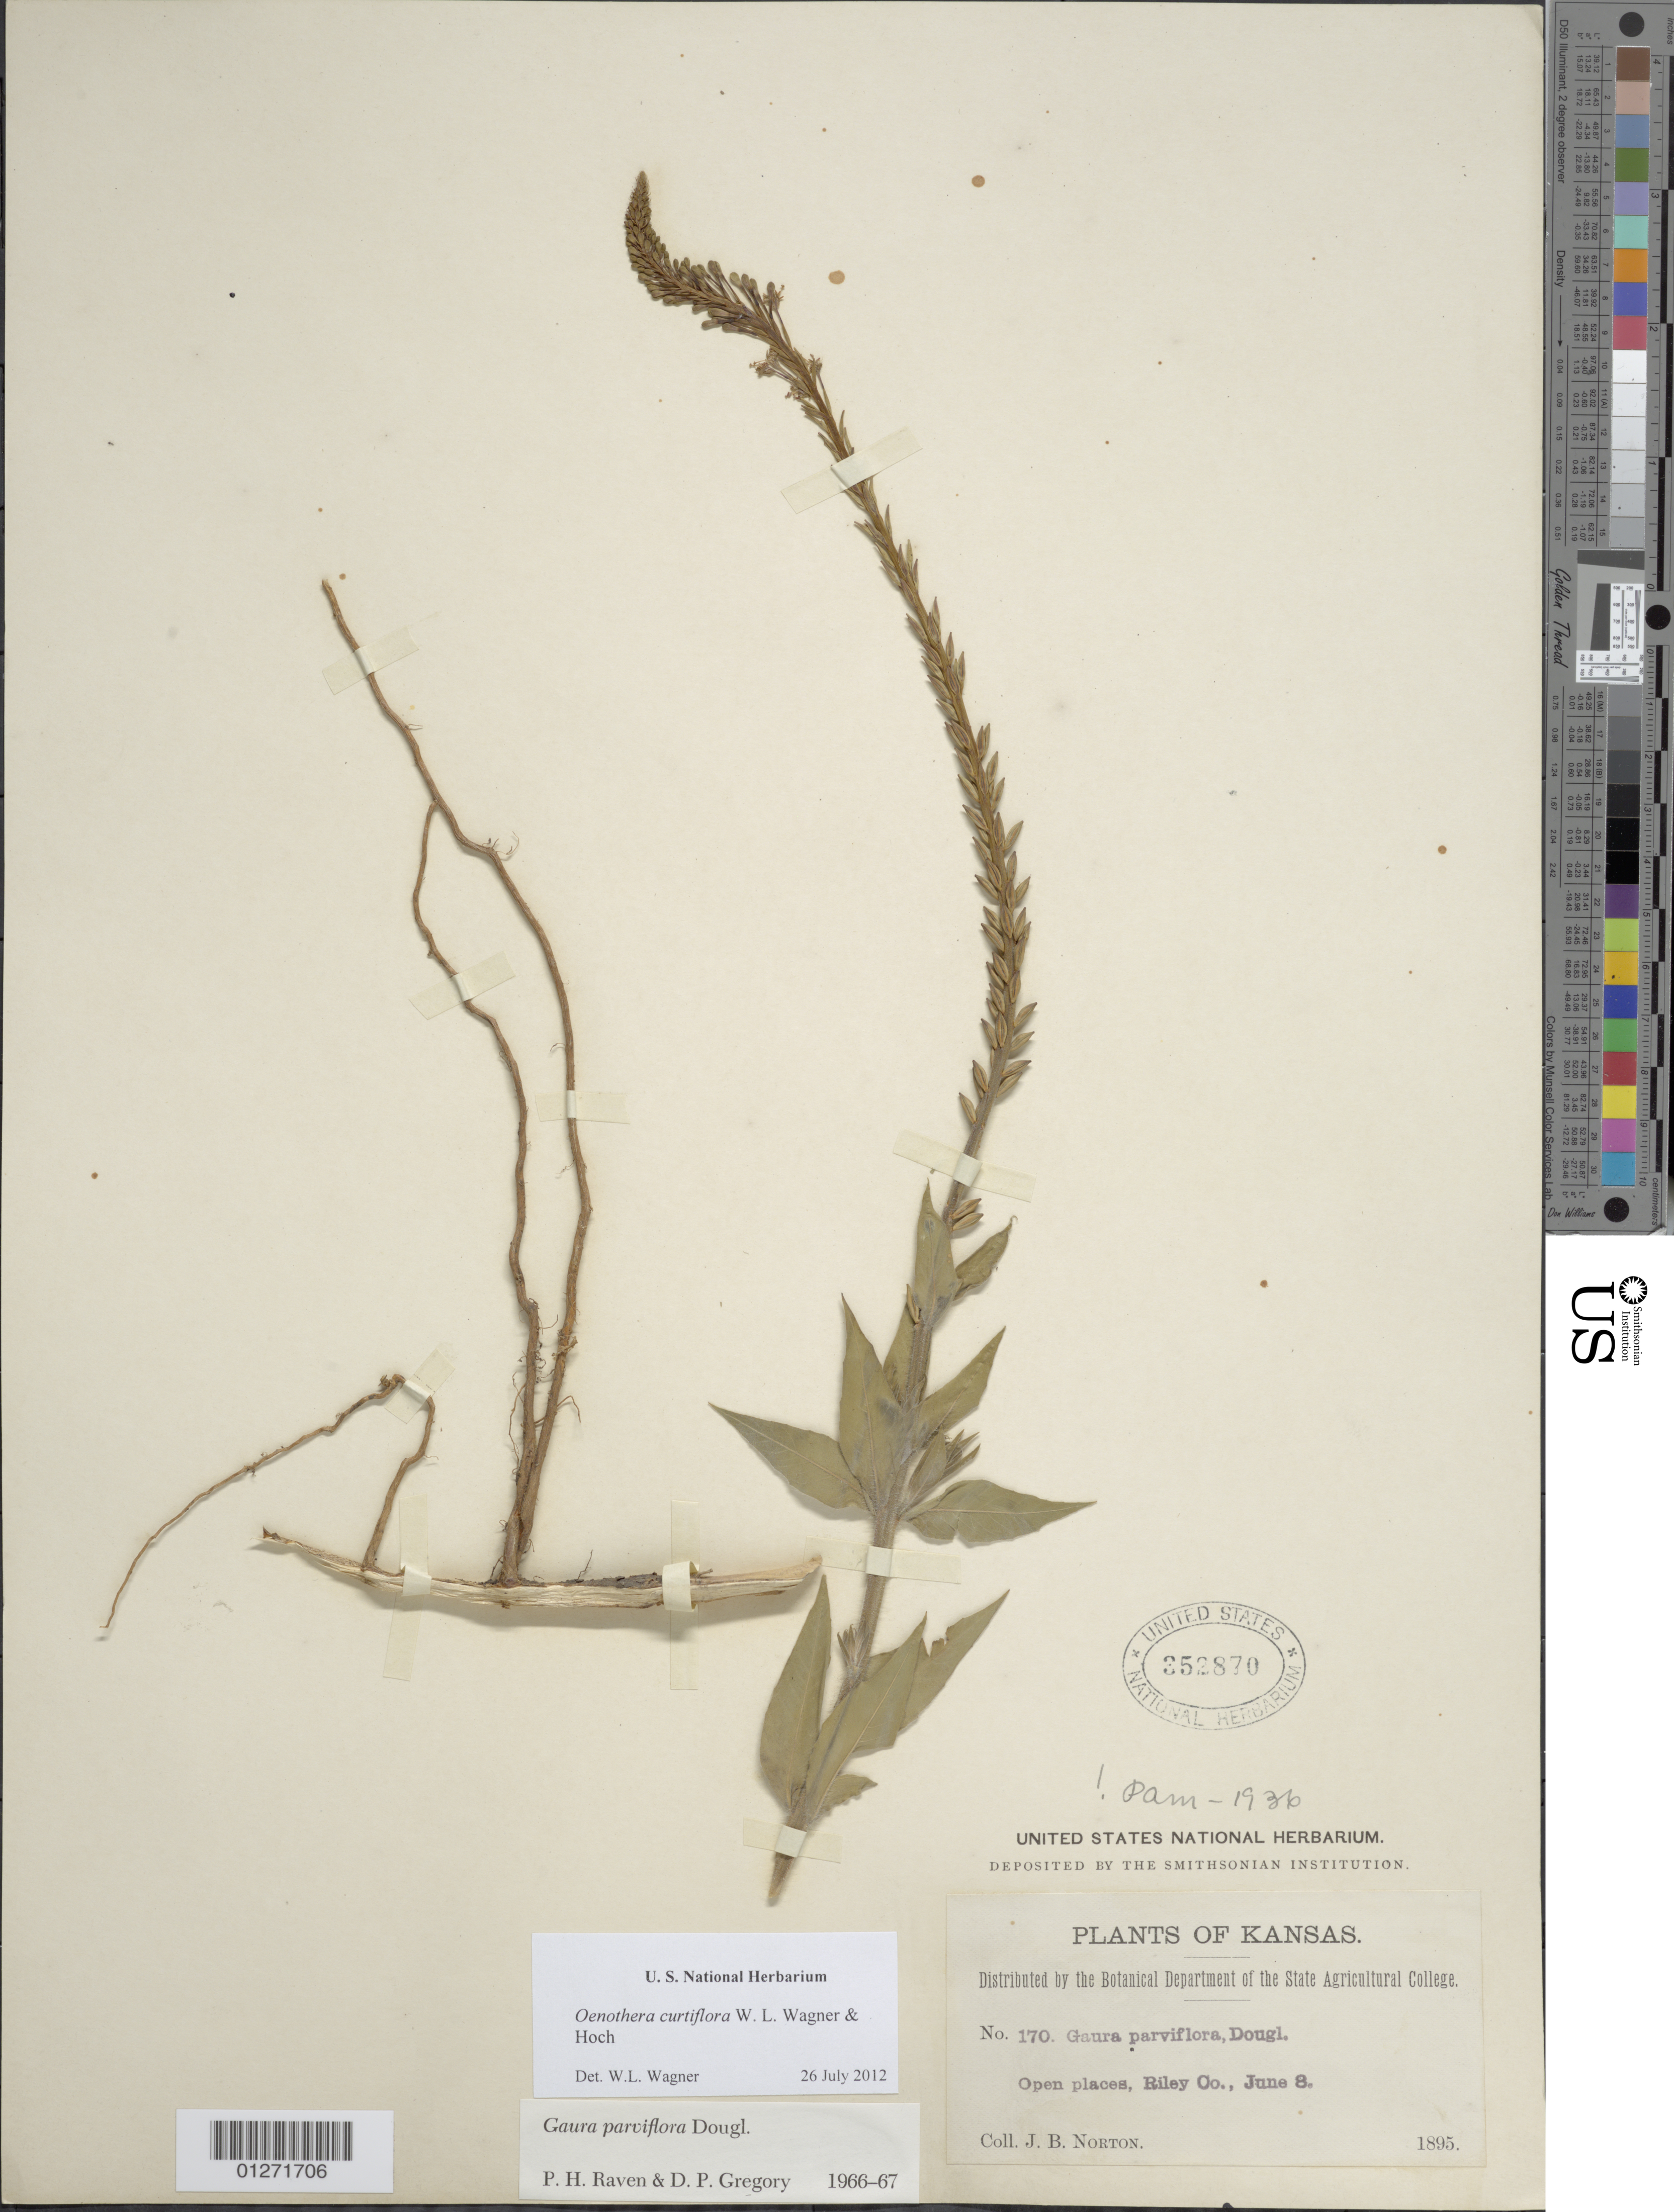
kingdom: Plantae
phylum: Tracheophyta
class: Magnoliopsida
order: Myrtales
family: Onagraceae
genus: Oenothera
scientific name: Oenothera curtiflora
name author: W.L. Wagner & Hoch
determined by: Wagner, W. L., (BOT), Smithsonian Institution - National Museum of Natural History (UNITED STATES)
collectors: J. Norton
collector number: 170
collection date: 1895-06-08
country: United States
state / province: Kansas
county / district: Riley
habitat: Open places.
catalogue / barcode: US 352870